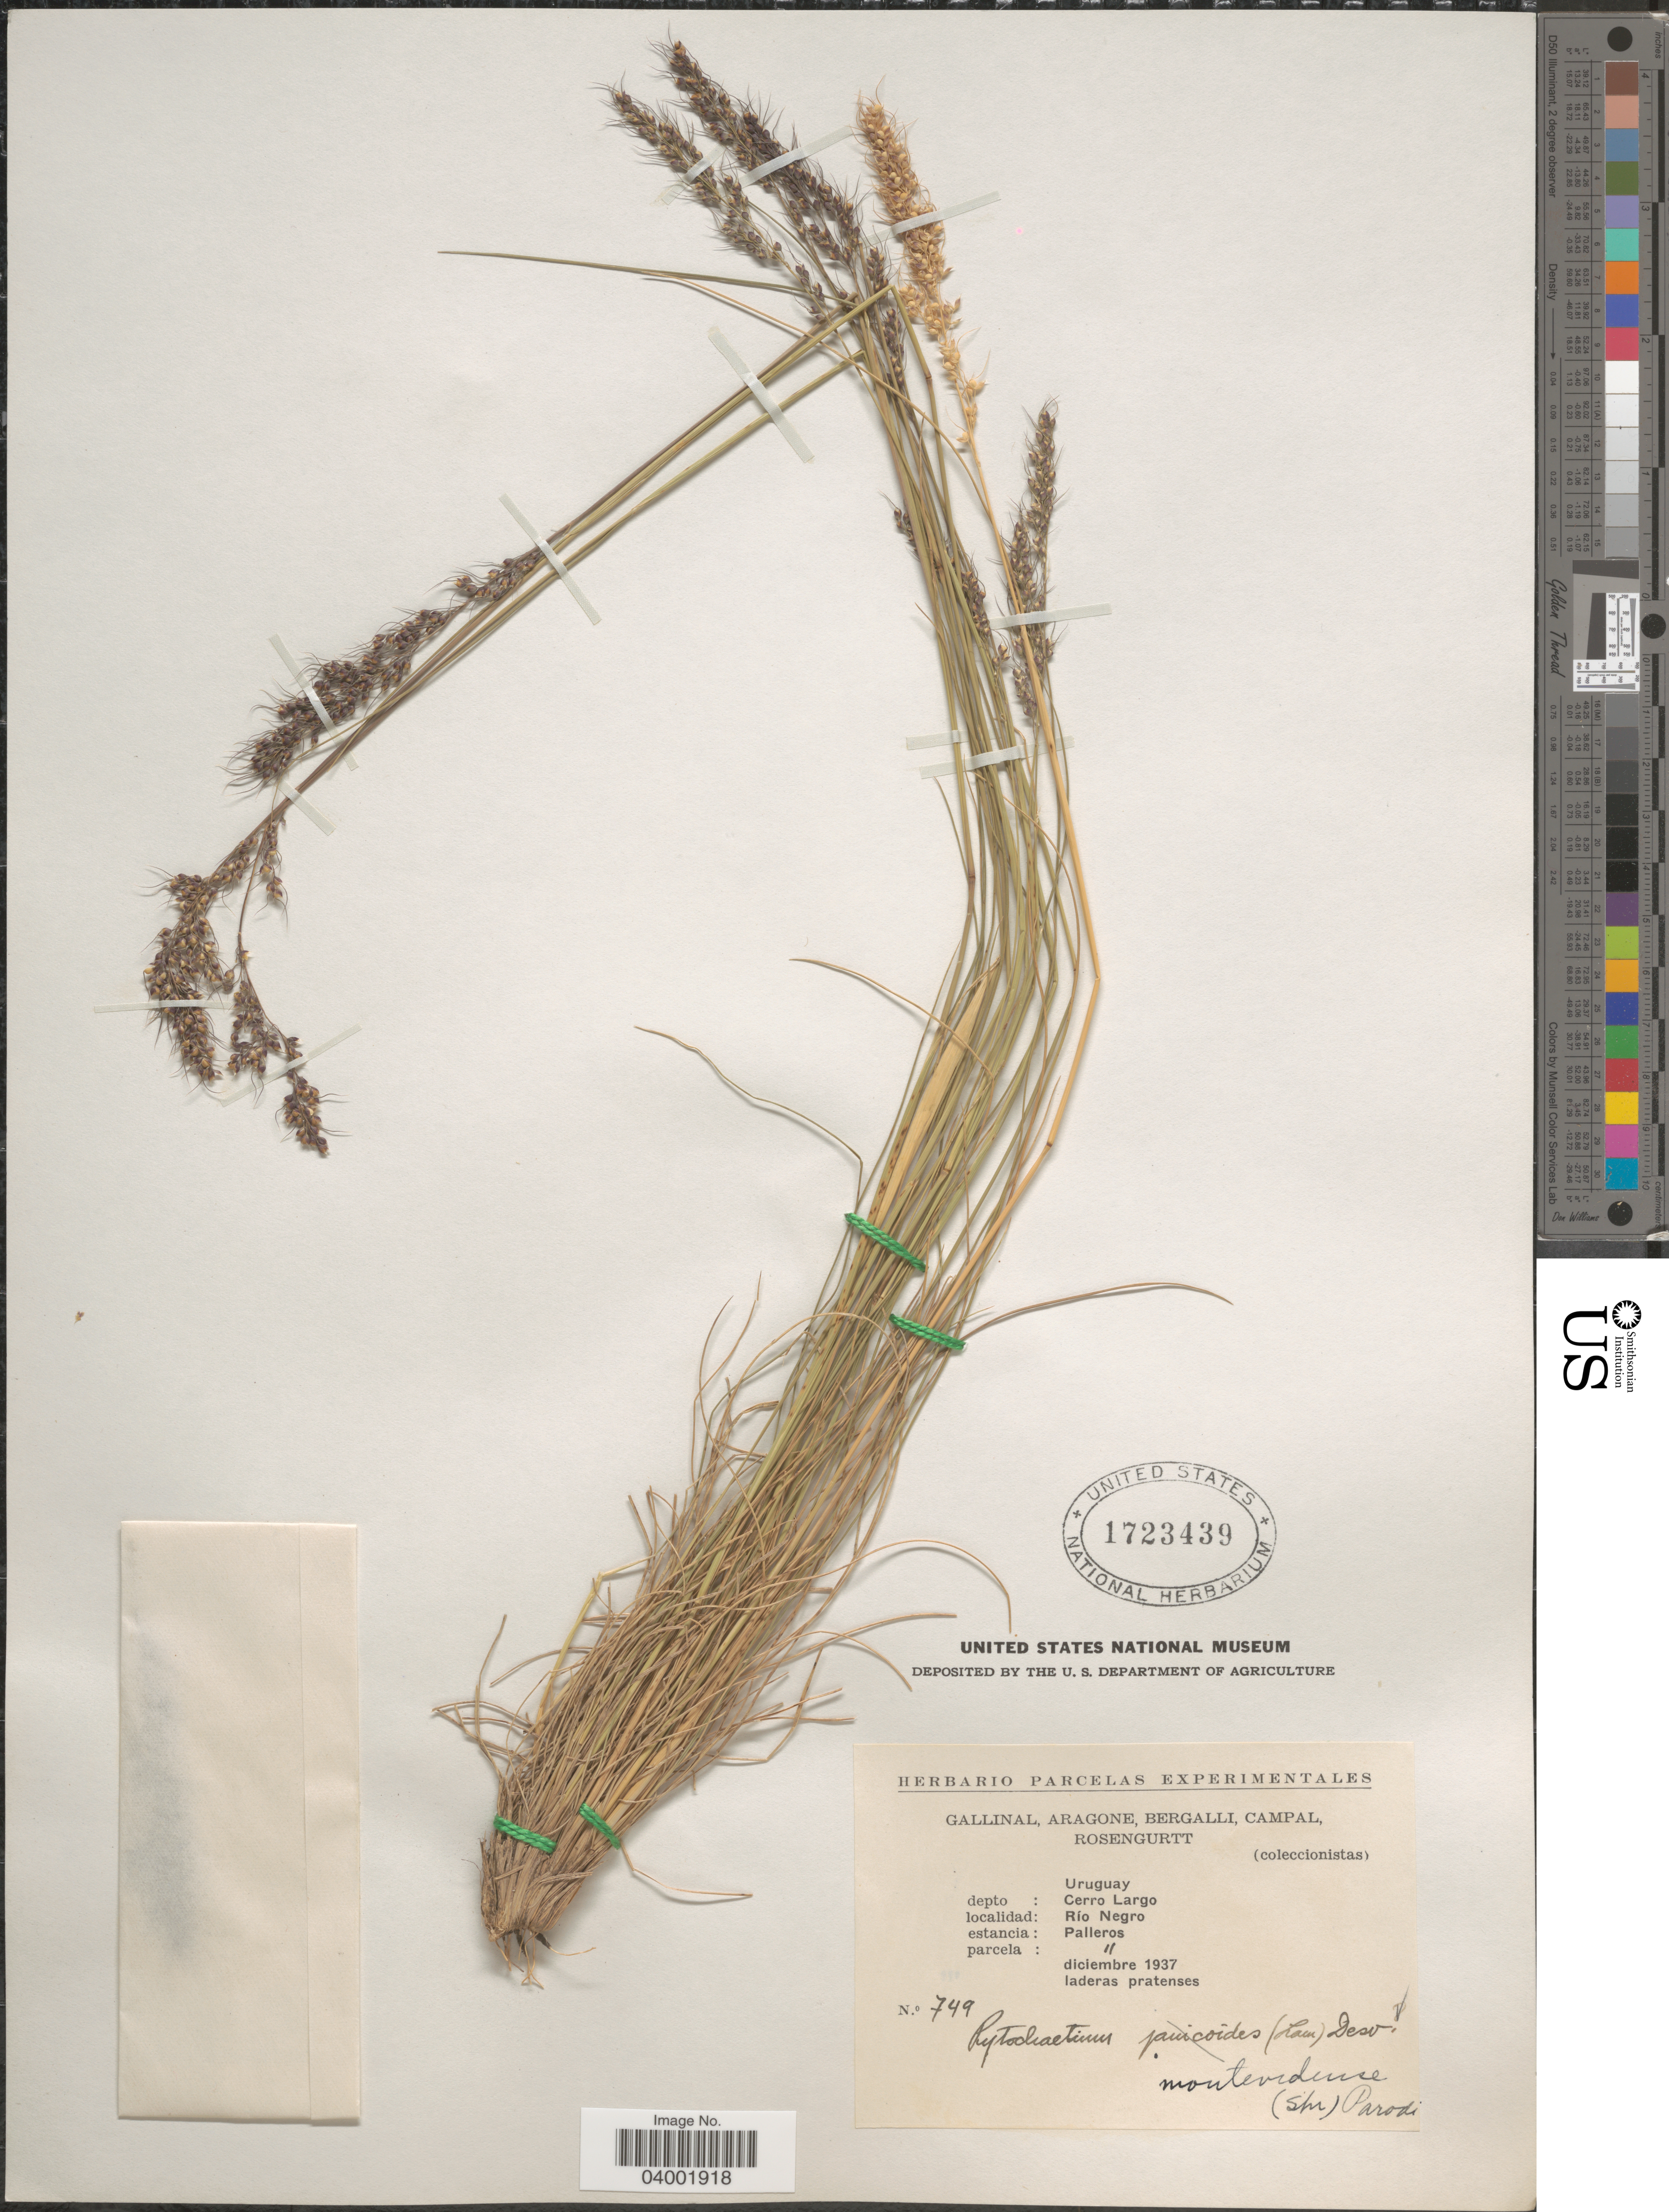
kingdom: Plantae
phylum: Tracheophyta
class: Liliopsida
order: Poales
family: Poaceae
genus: Piptochaetium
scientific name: Piptochaetium montevidense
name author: (Spreng.) Parodi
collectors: -. Gallinal, -- Aragone, -- Bergalli, -- Campal & Rosengurtt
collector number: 749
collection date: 1937-12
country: Uruguay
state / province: Cerro Largo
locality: Depto: Cerro Largo. Río Negro. Estancia: Palleros. Parcela: 11.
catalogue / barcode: US 1723439